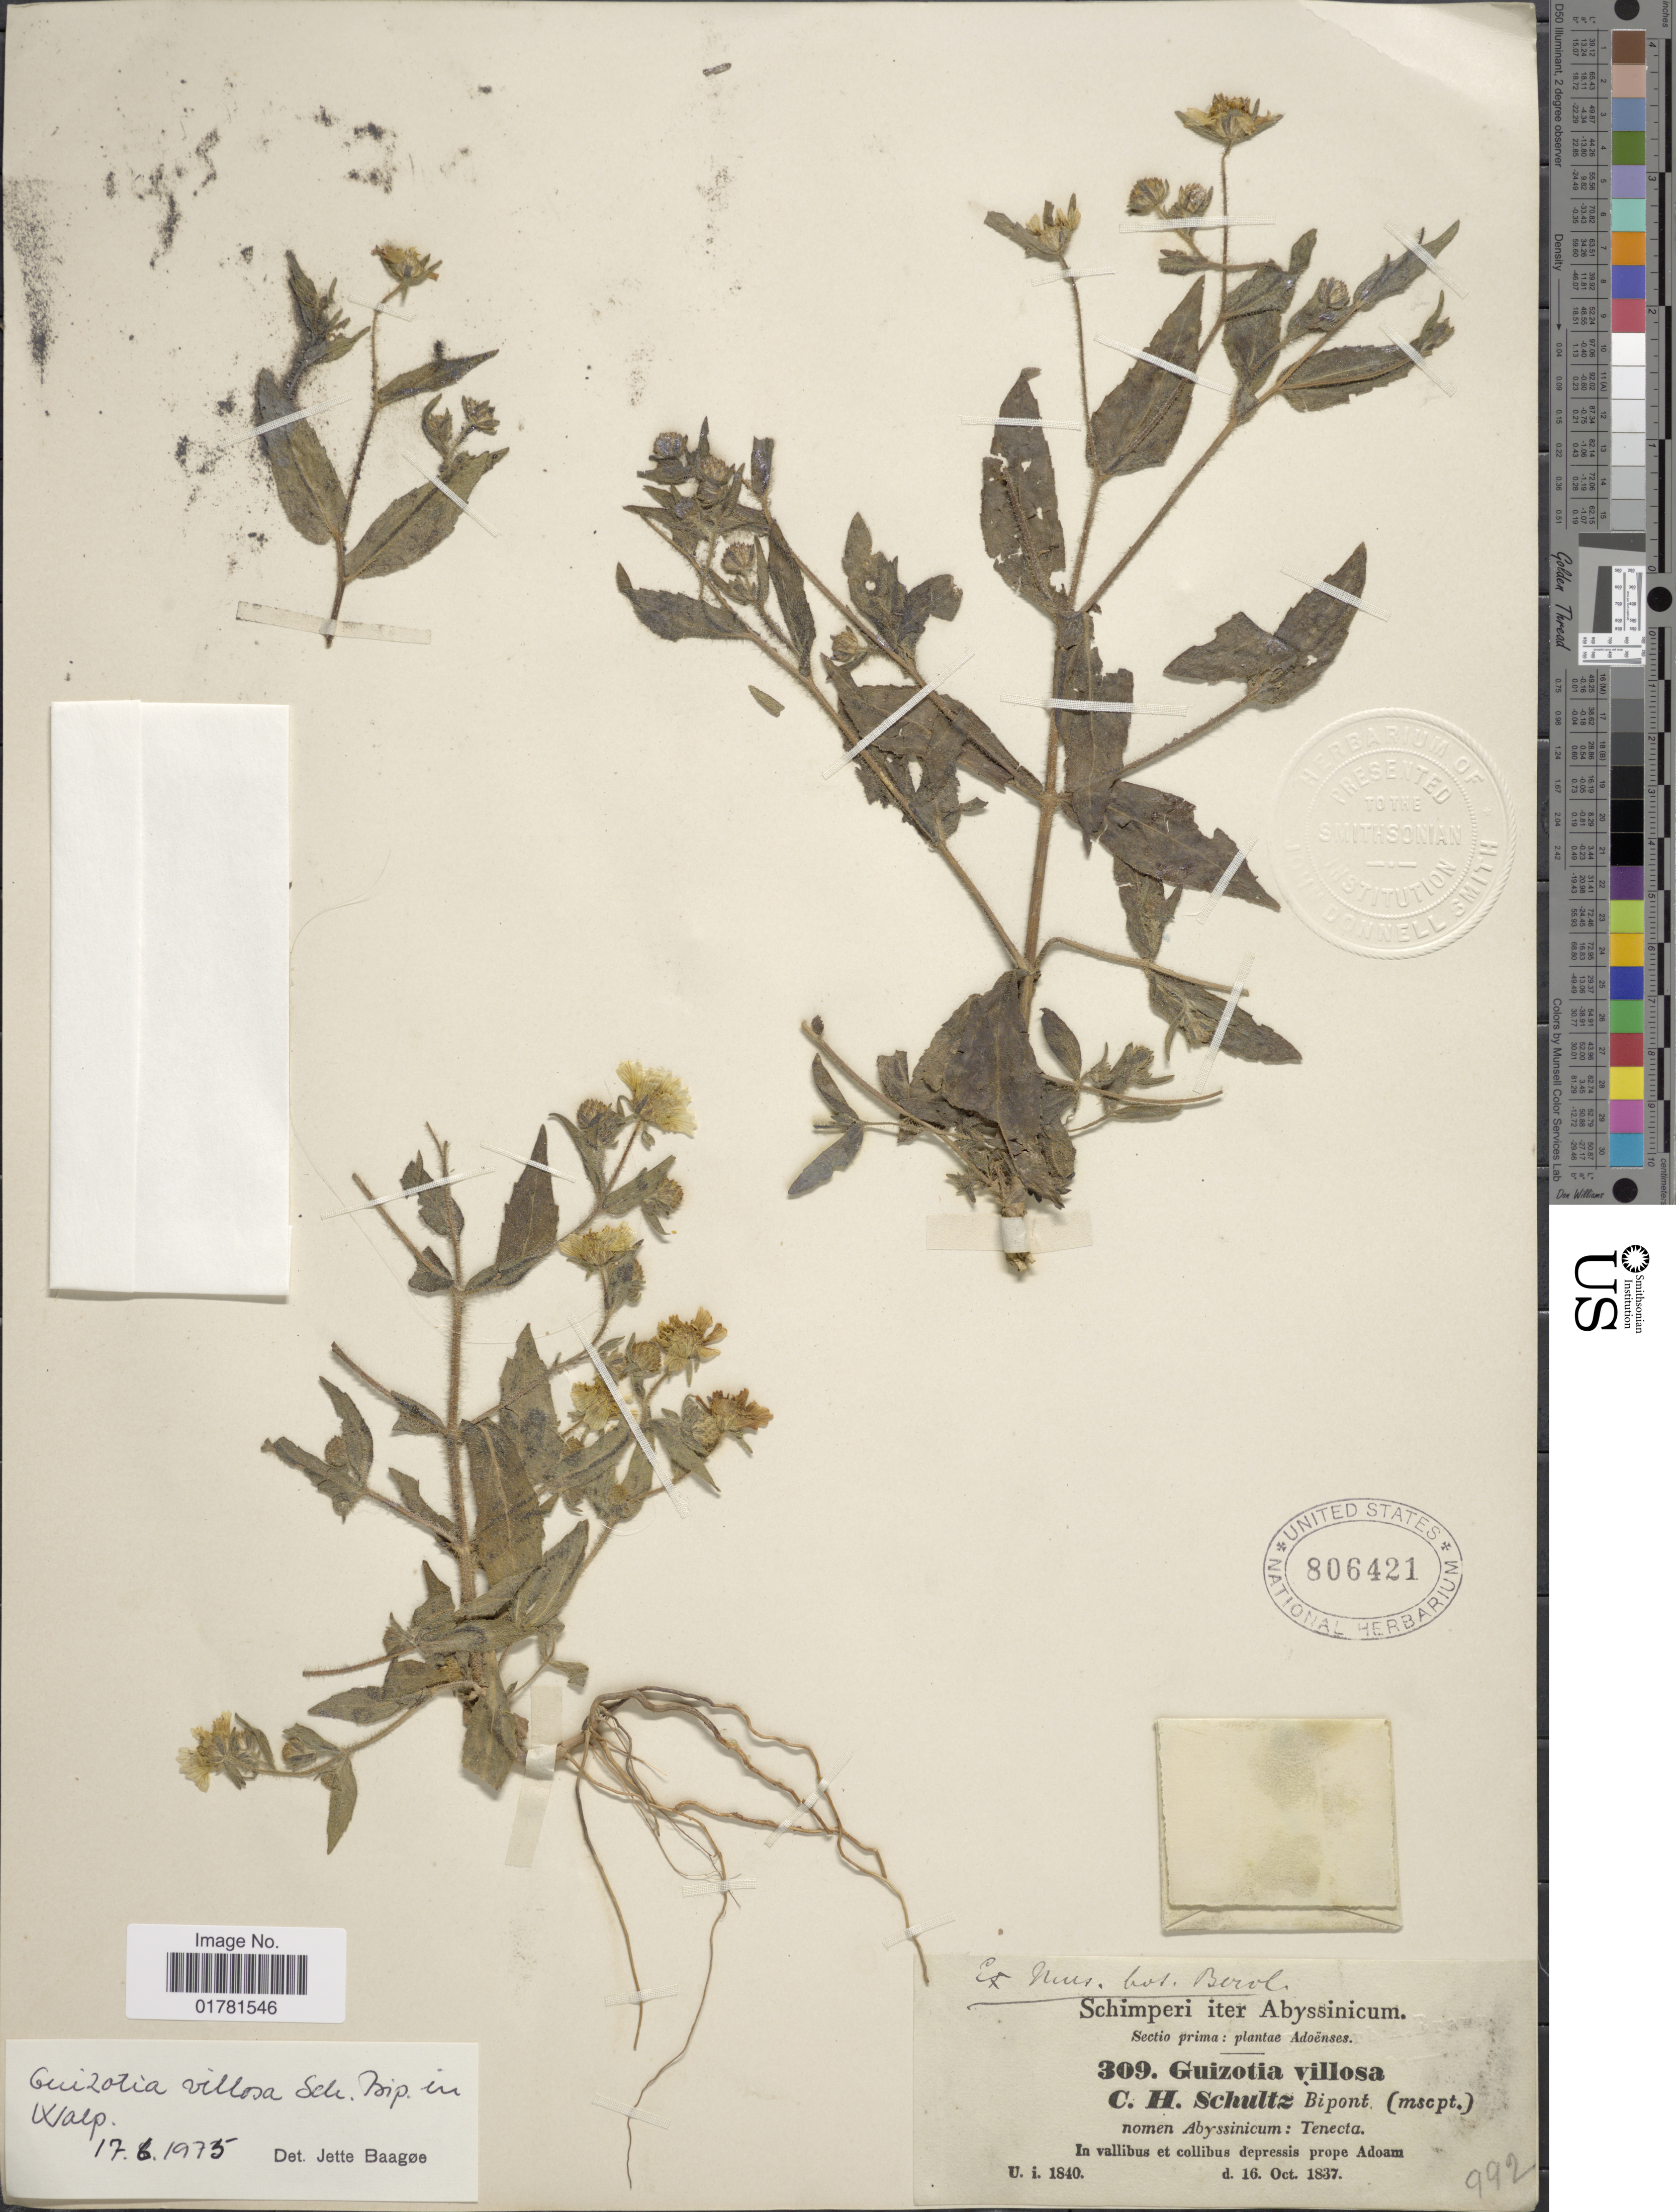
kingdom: Plantae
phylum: Tracheophyta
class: Magnoliopsida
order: Asterales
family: Asteraceae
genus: Guizotia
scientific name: Guizotia villosa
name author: Sch. Bip.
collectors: -. Schimper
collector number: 309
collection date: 1837-10-16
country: Eritrea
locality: Abyssinicum, In vallibus et collibus depressis prope Adoam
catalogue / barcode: US 806421